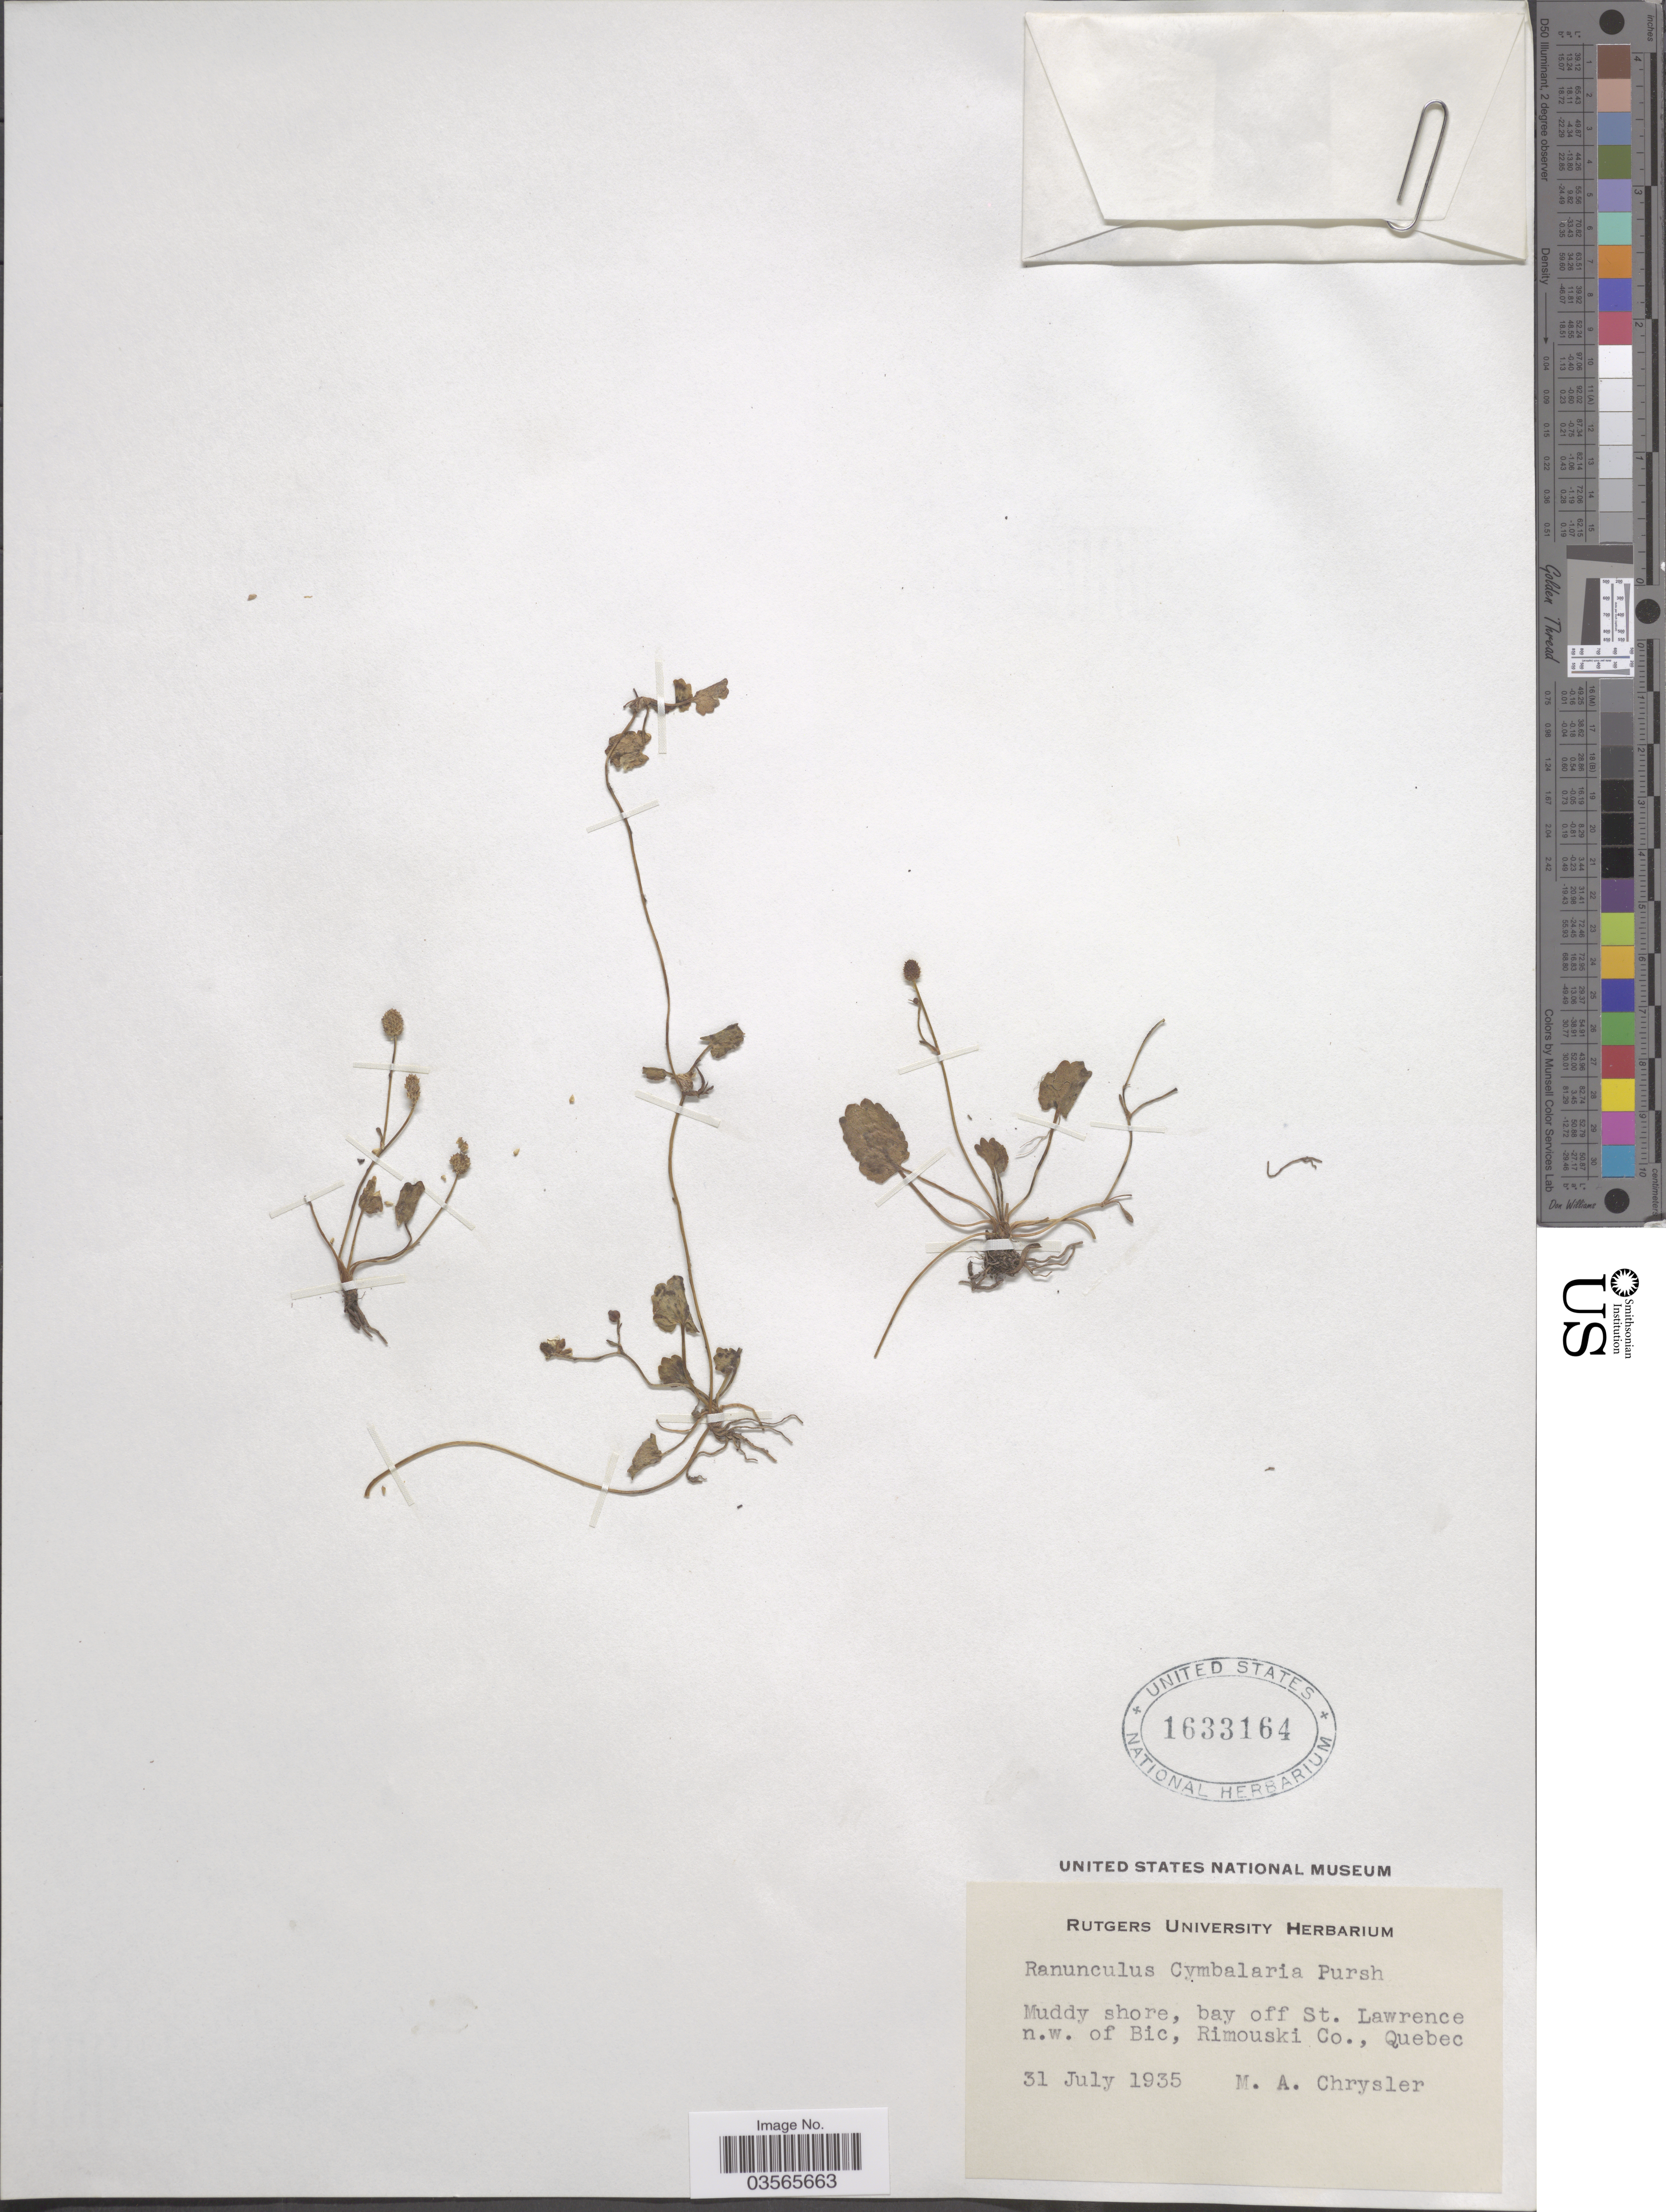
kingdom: Plantae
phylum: Tracheophyta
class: Magnoliopsida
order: Ranunculales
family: Ranunculaceae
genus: Halerpestes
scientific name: Halerpestes cymbalaria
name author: (Pursh) Greene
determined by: Strong, M. T., (US), Smithsonian Institution - National Museum of Natural History (UNITED STATES)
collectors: M. Chrysler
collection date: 1935-07-31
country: Canada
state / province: Quebec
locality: Muddy shore, bay off St. Lawrence n.w. of Bic, Rimouski Co.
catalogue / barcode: US 1633164